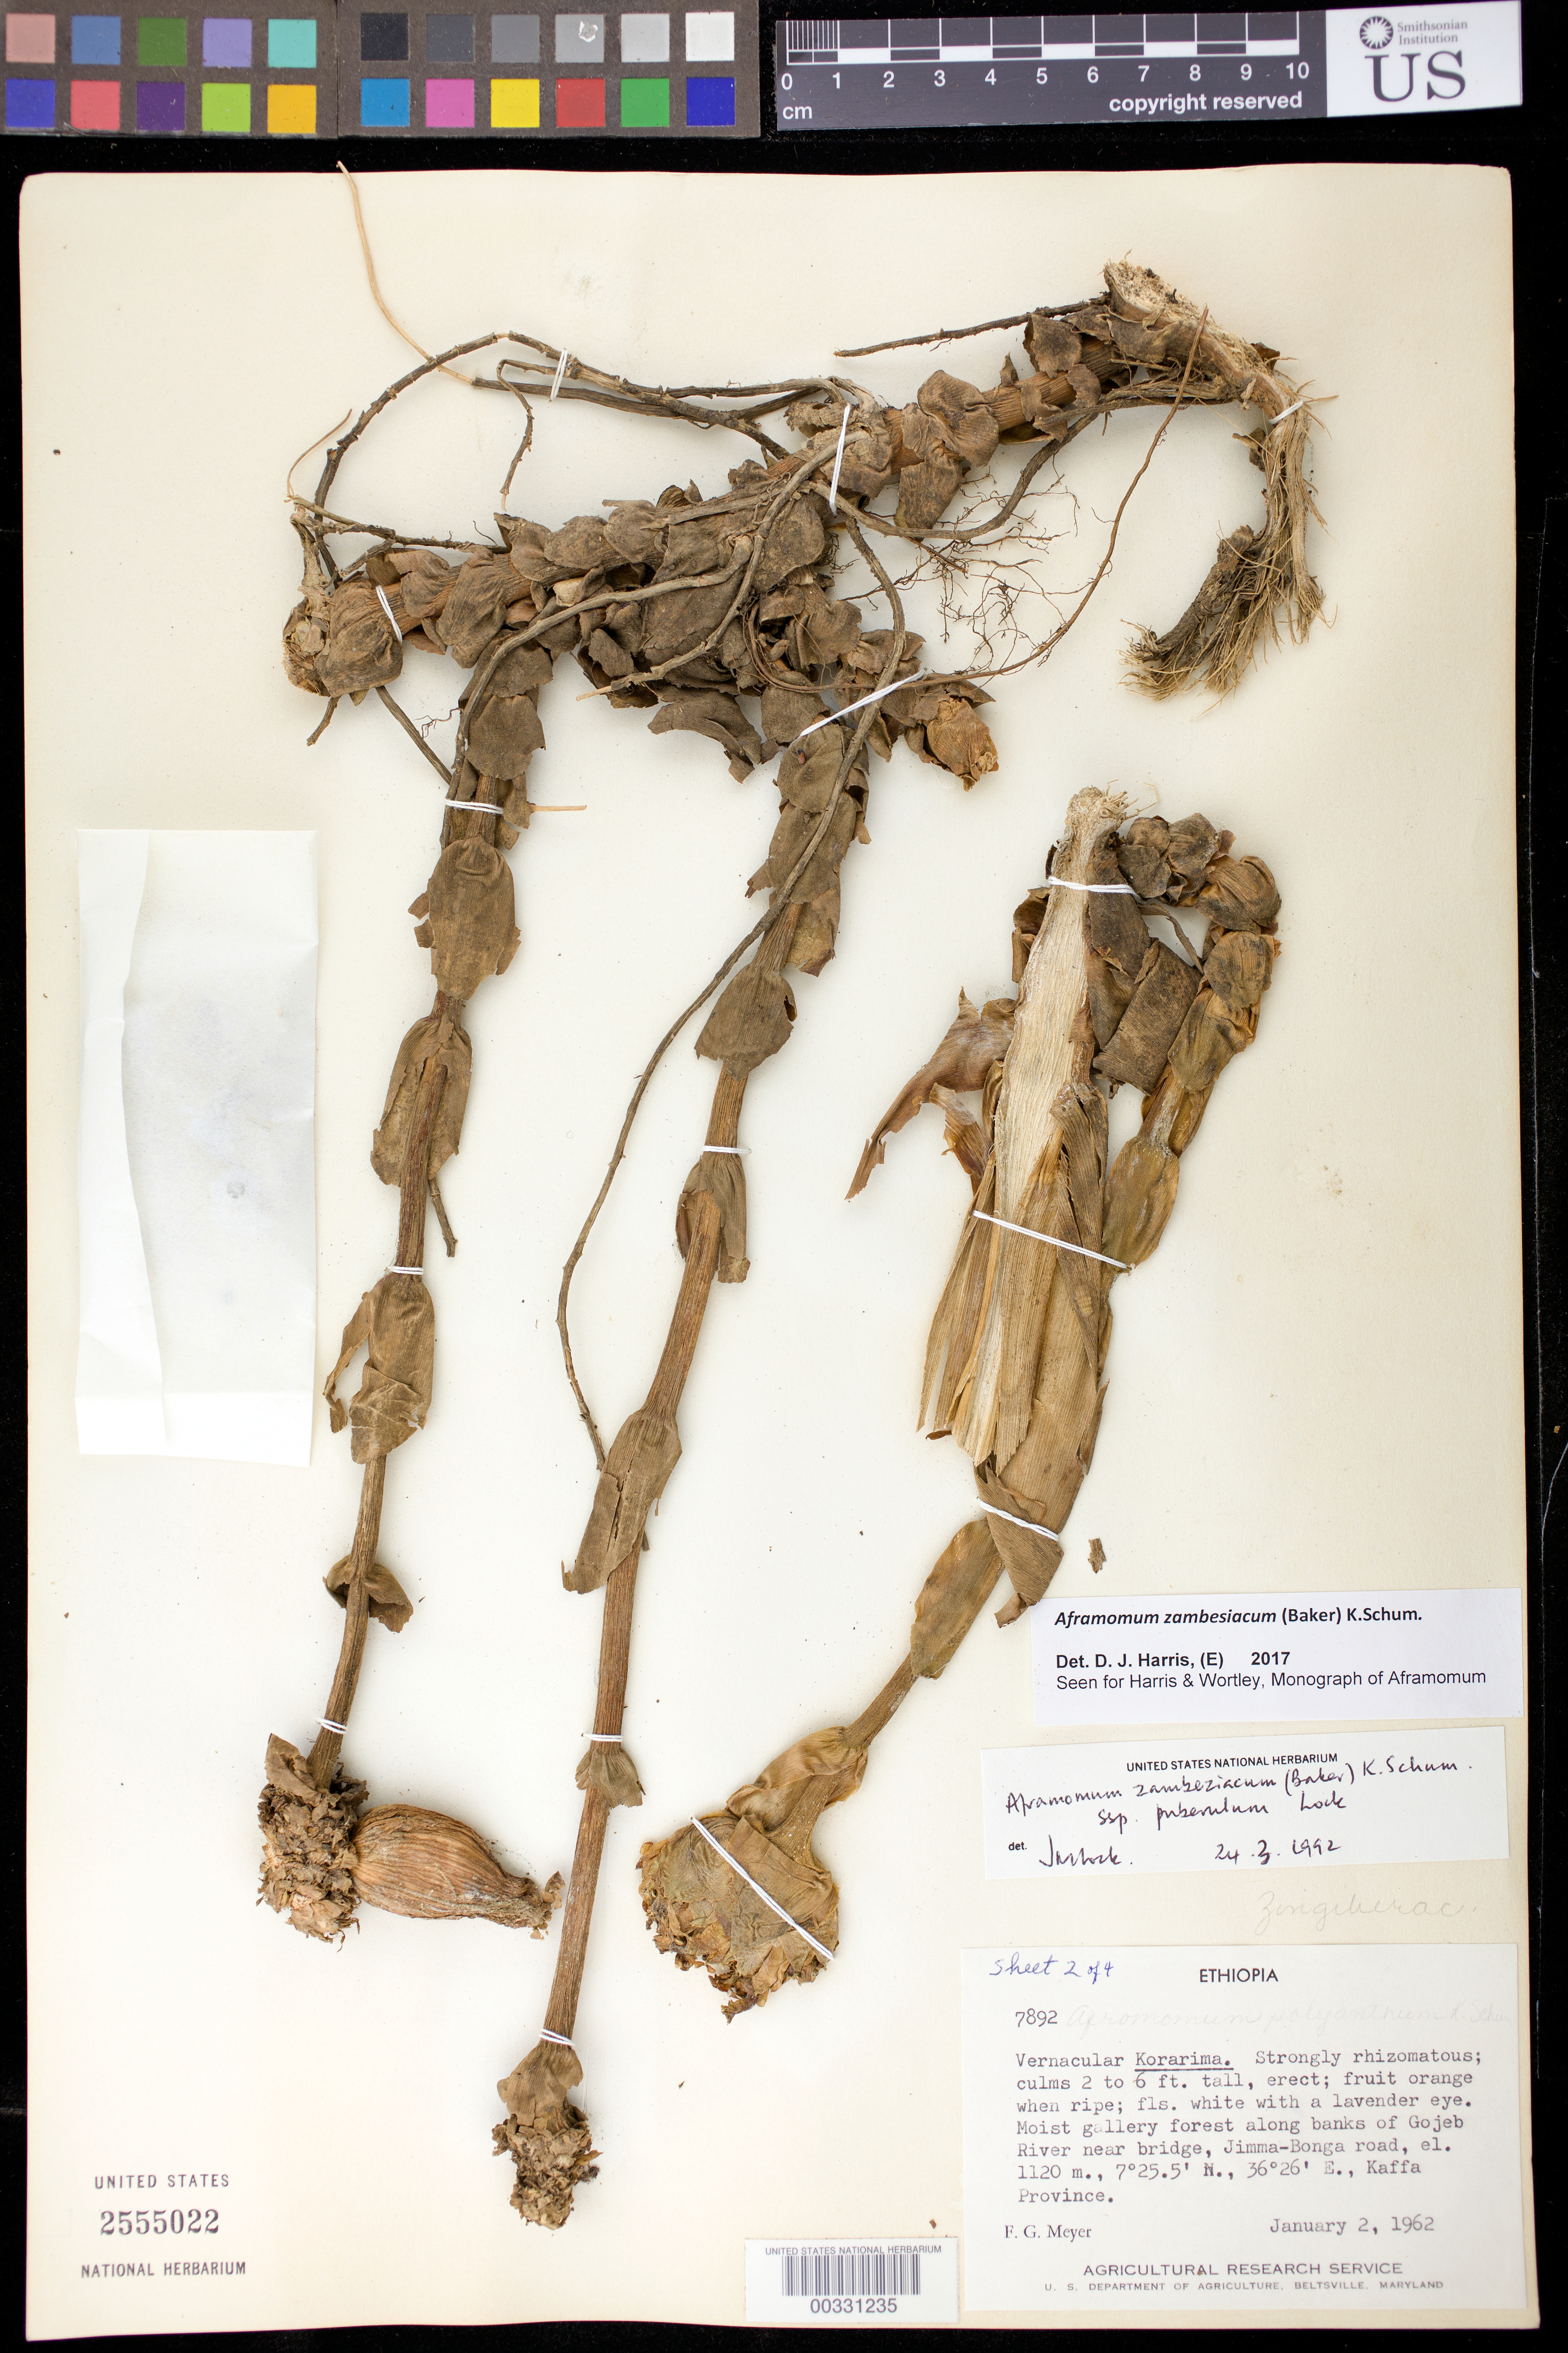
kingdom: Plantae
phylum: Tracheophyta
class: Liliopsida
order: Zingiberales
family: Zingiberaceae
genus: Aframomum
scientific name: Aframomum zambesiacum subsp. puberulum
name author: Lock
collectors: F. G. Meyer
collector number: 7892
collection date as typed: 02 Jan 1962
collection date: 1962-01-02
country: Ethiopia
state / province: South West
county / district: Keffa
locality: Kaffa prov, along banks of gojeb river near bridge, jimma-bonga road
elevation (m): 1120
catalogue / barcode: US 2555022